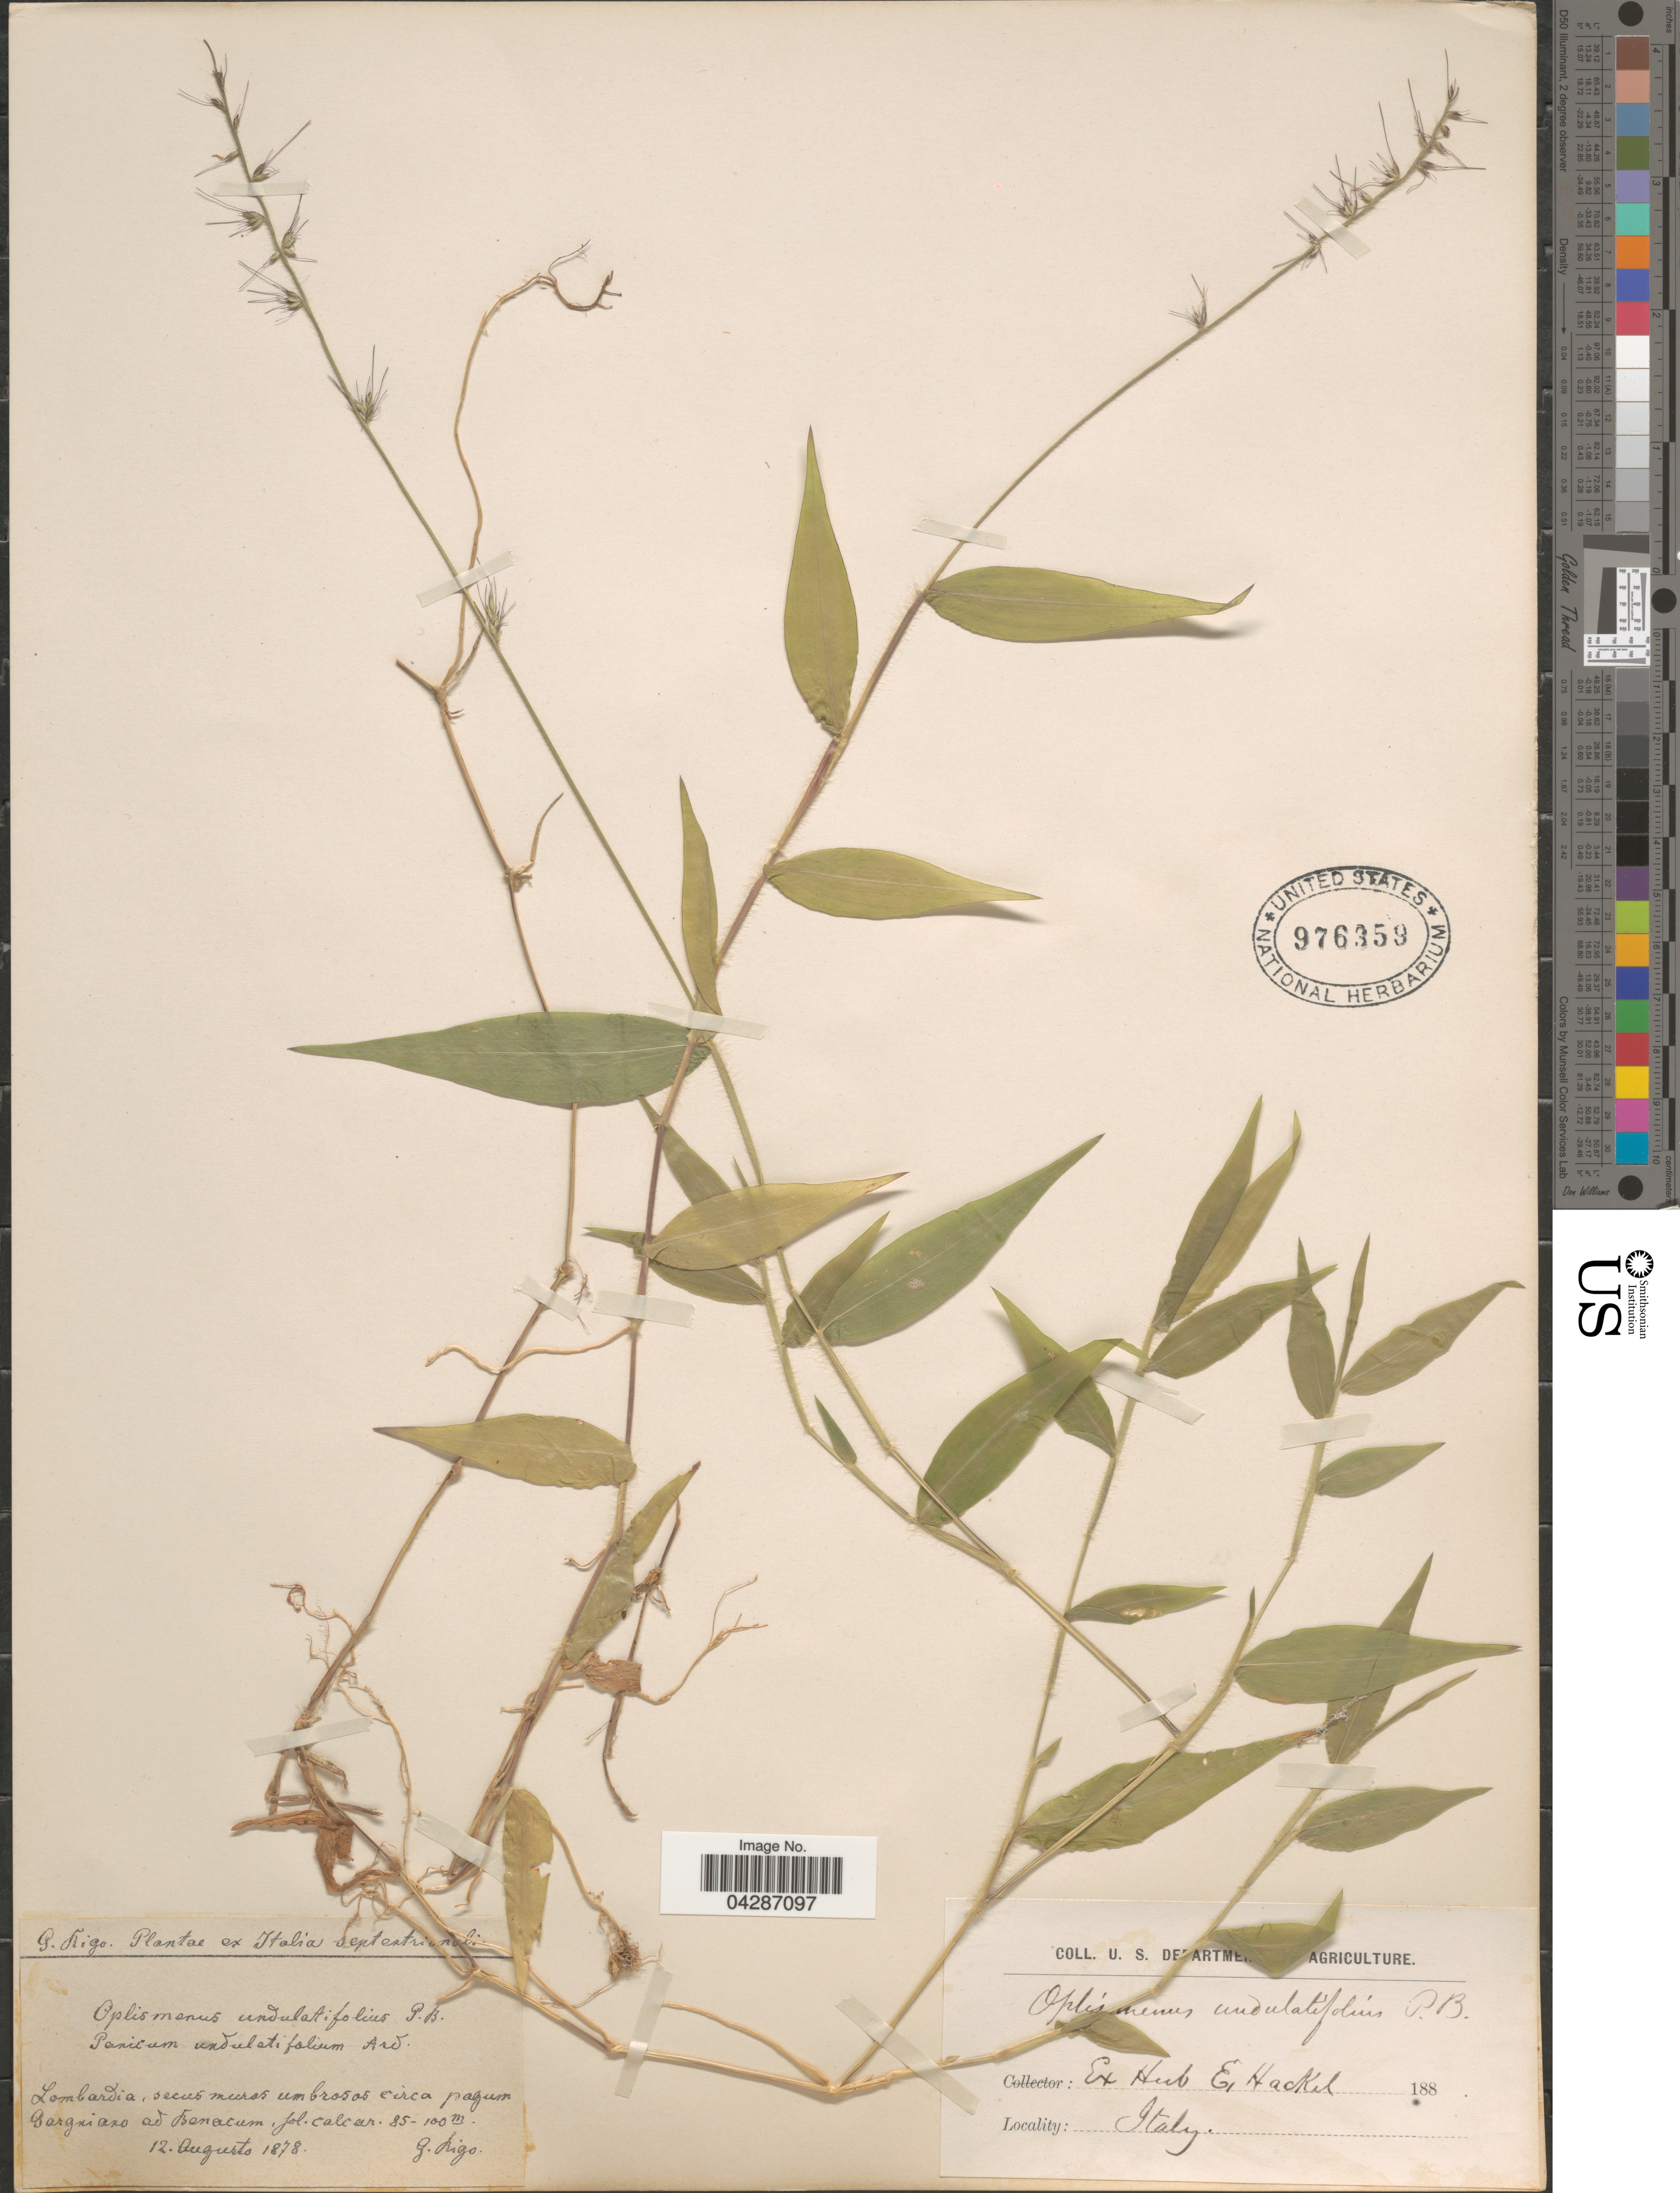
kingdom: Plantae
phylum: Tracheophyta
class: Liliopsida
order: Poales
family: Poaceae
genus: Oplismenus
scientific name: Oplismenus undulatifolius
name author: (Ard.) P. Beauv.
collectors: G. Rigo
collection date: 1878-08-12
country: Italy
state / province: Lombardy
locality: Italia septentrionali. Lombardia, secus micros [interpreted] umbrosos circa pagum Gargniano [interpreted] ad Benacum.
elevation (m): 85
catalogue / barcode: US 976359